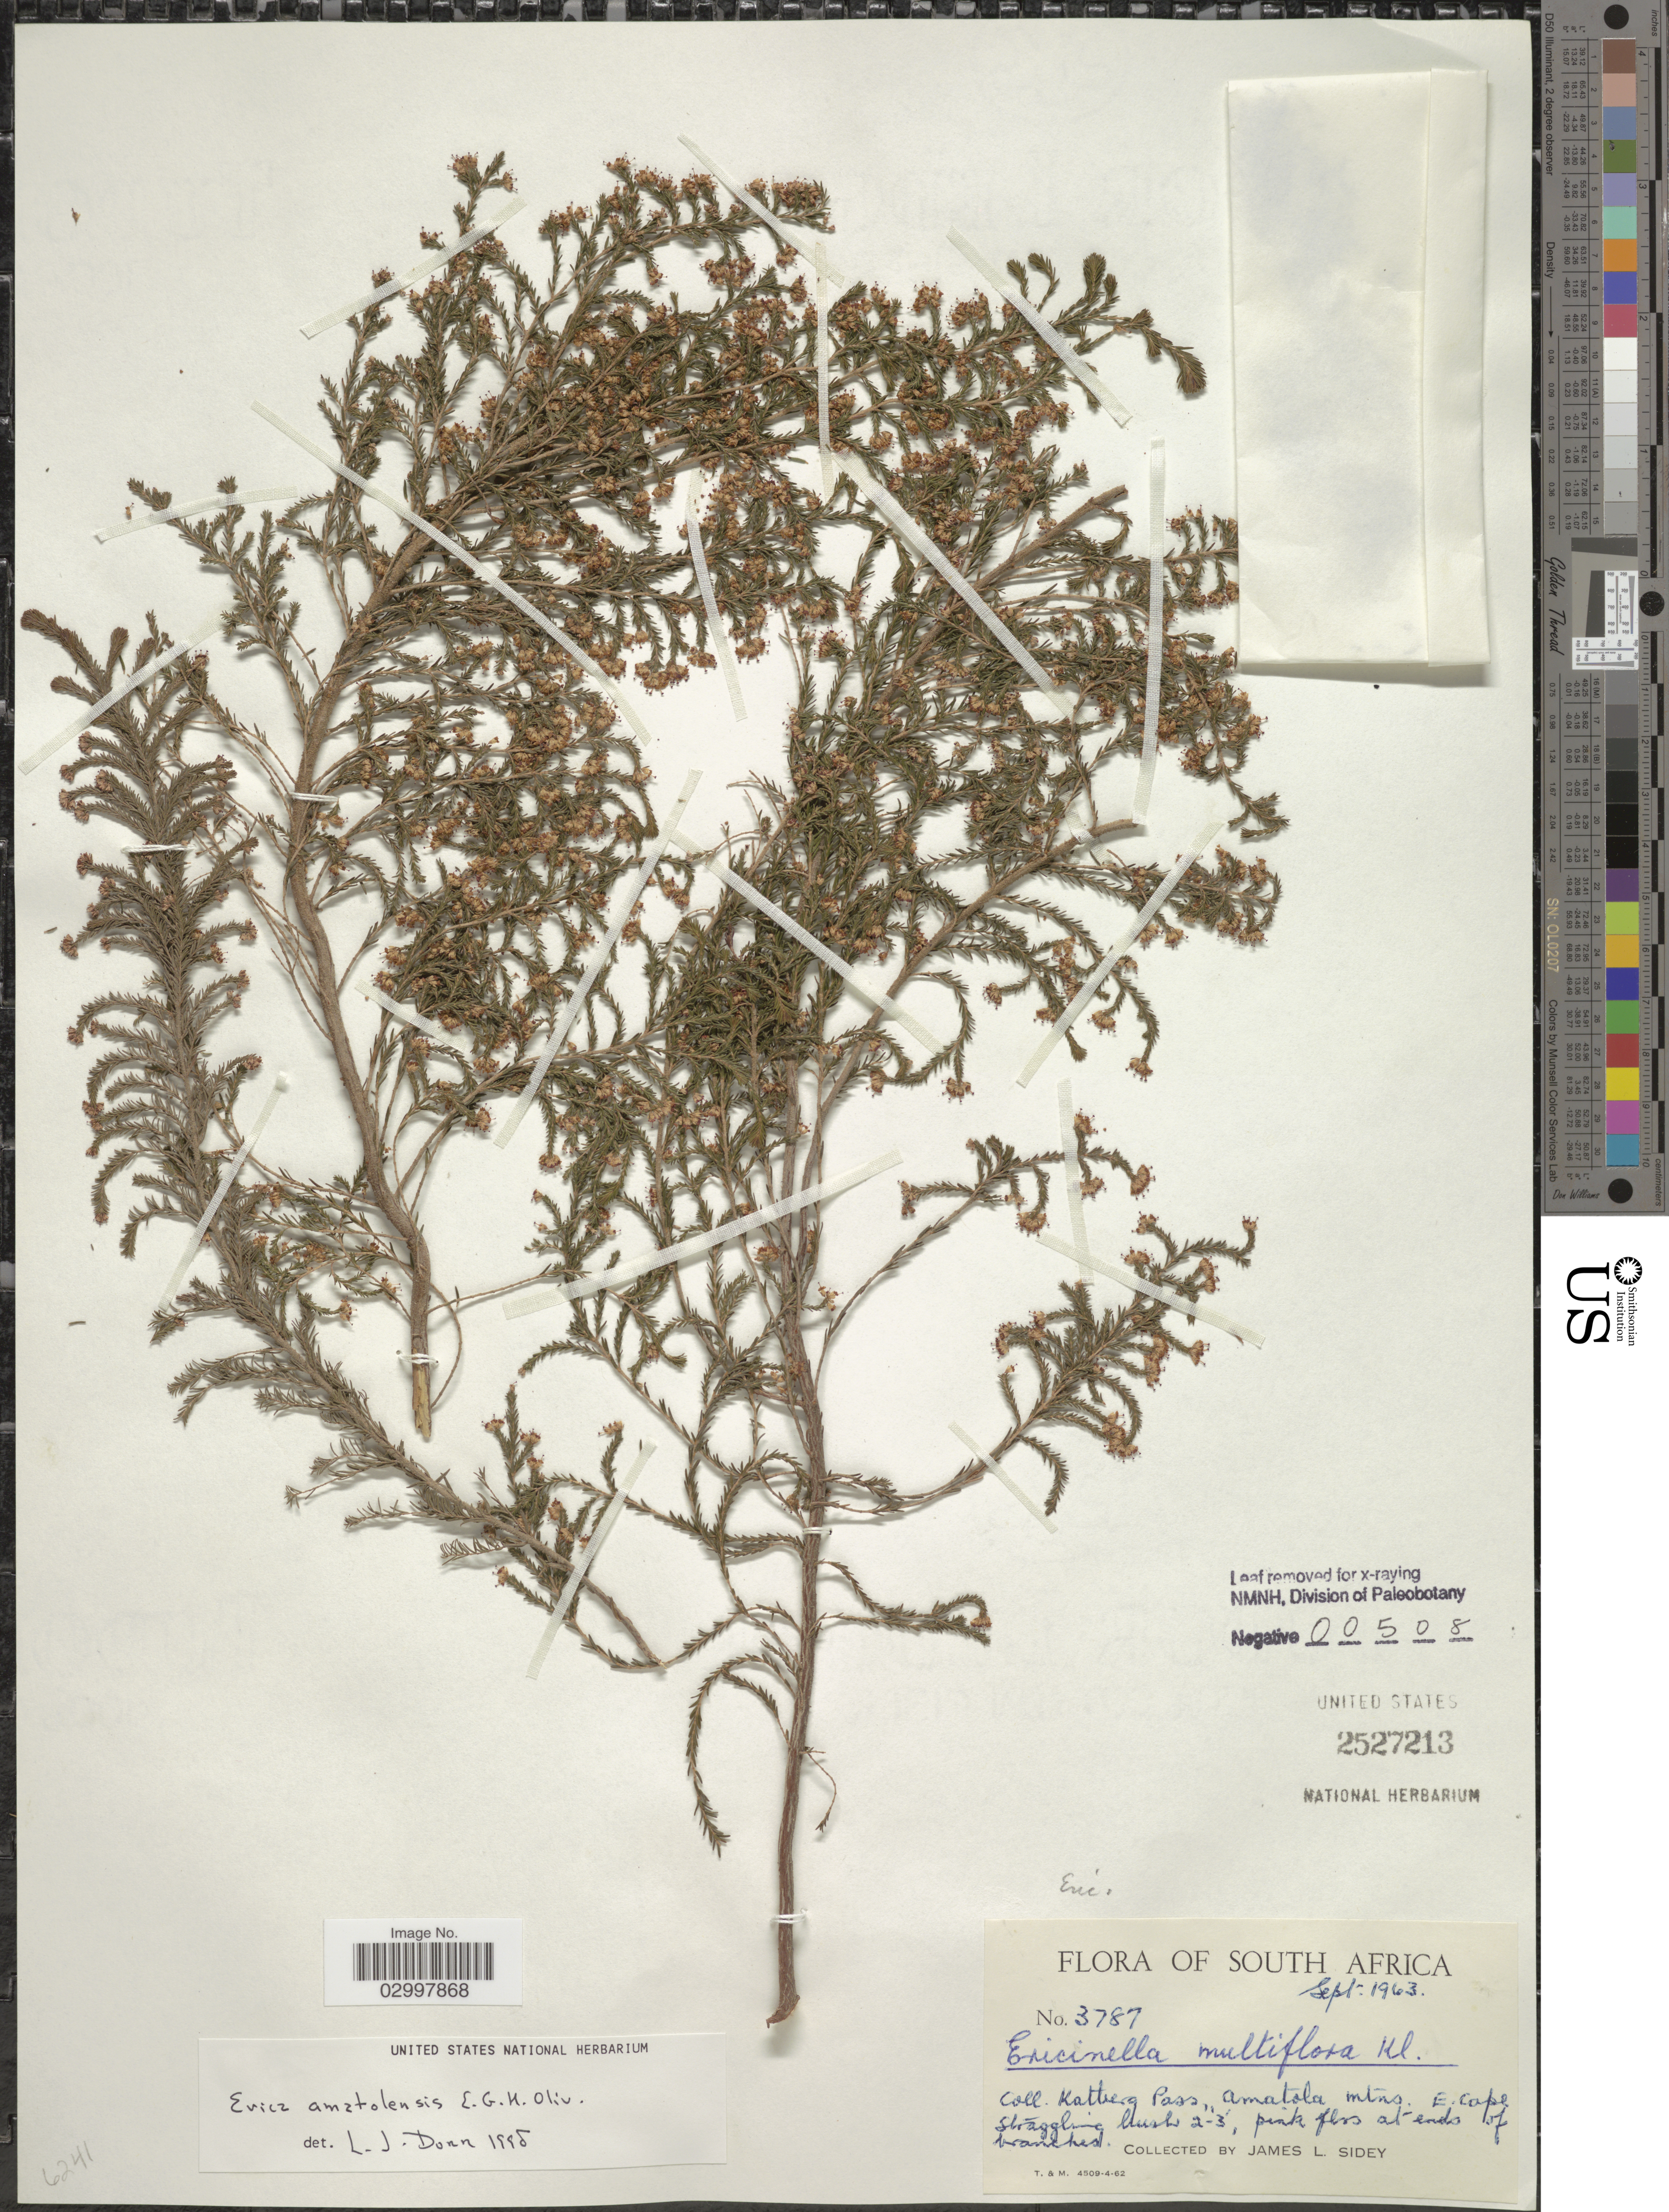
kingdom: Plantae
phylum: Tracheophyta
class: Magnoliopsida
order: Ericales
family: Ericaceae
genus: Erica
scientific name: Erica amatolensis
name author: E.G.H. Oliv.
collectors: J. L. Sidey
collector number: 3787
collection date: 1963-09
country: South Africa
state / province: Eastern Cape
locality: Katberg Pass, Amatola mtns.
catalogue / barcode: US 2527213